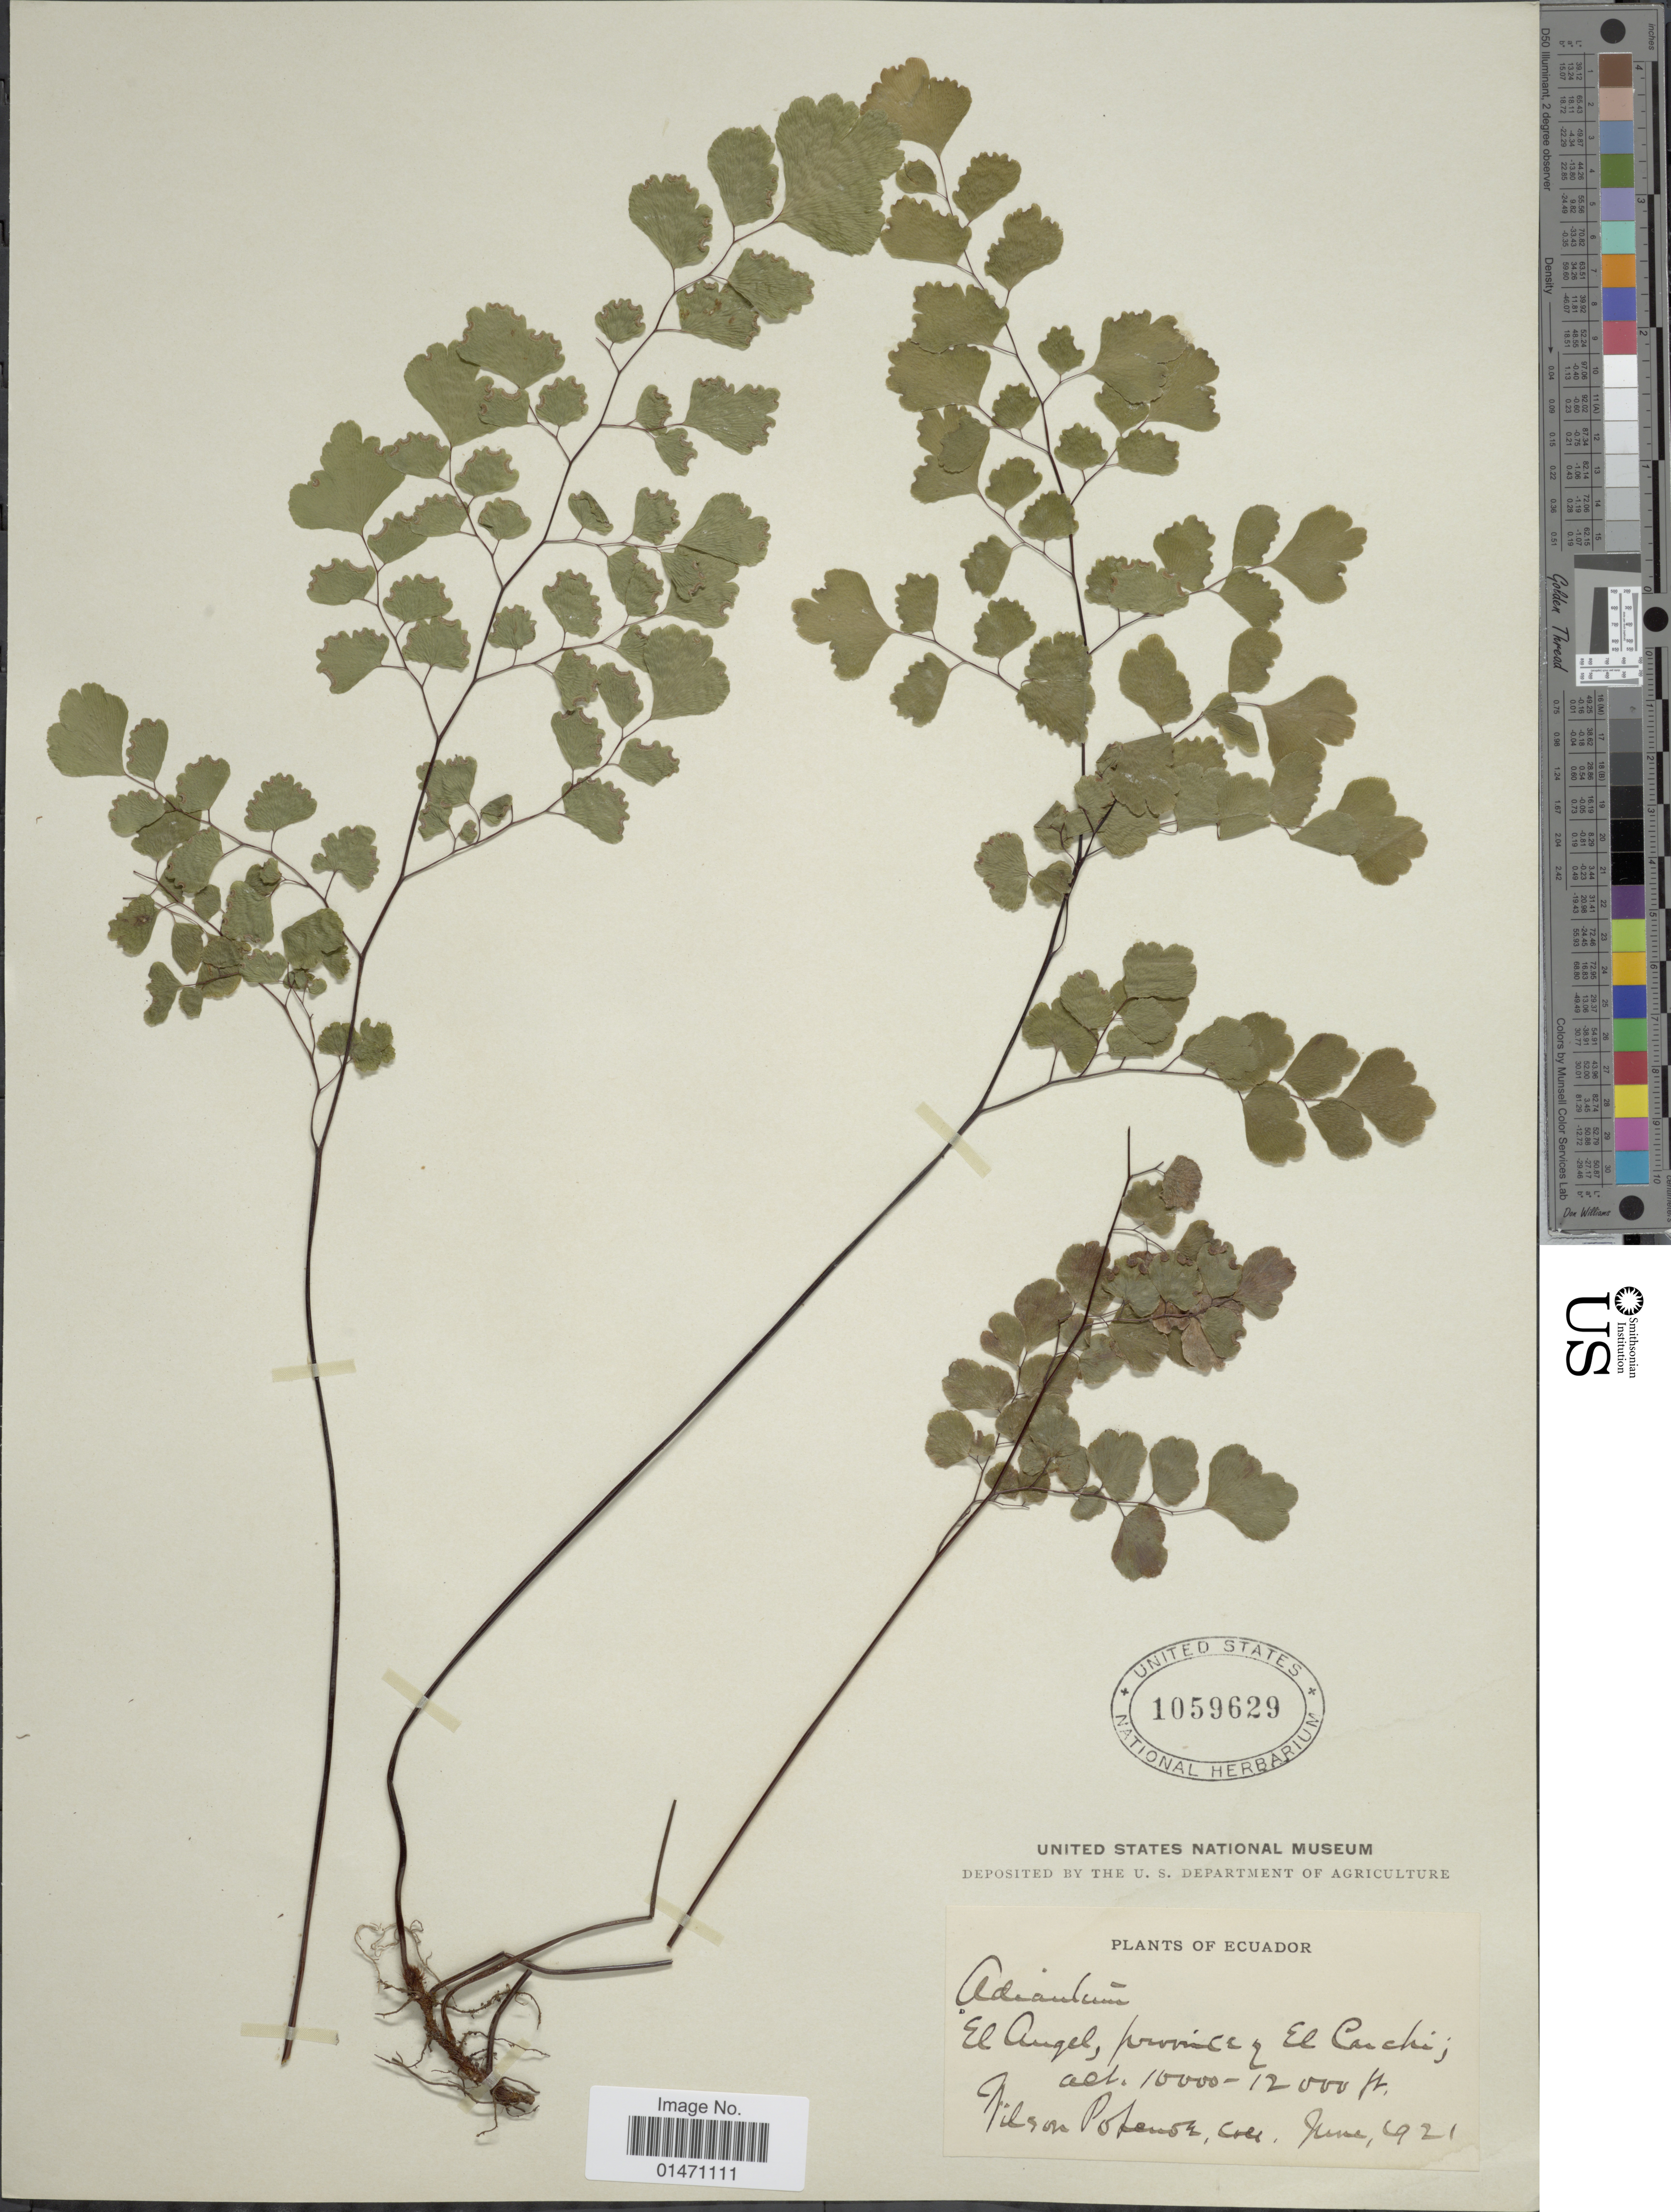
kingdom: Plantae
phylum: Tracheophyta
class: Polypodiopsida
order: Polypodiales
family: Pteridaceae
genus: Adiantum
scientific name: Adiantum poiretii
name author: Wikstr.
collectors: W. Popenoe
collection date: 1921-06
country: Ecuador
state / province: Carchi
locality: PLants of Ecuador, El Angel, province of El Carchi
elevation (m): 3048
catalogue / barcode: US 1059629